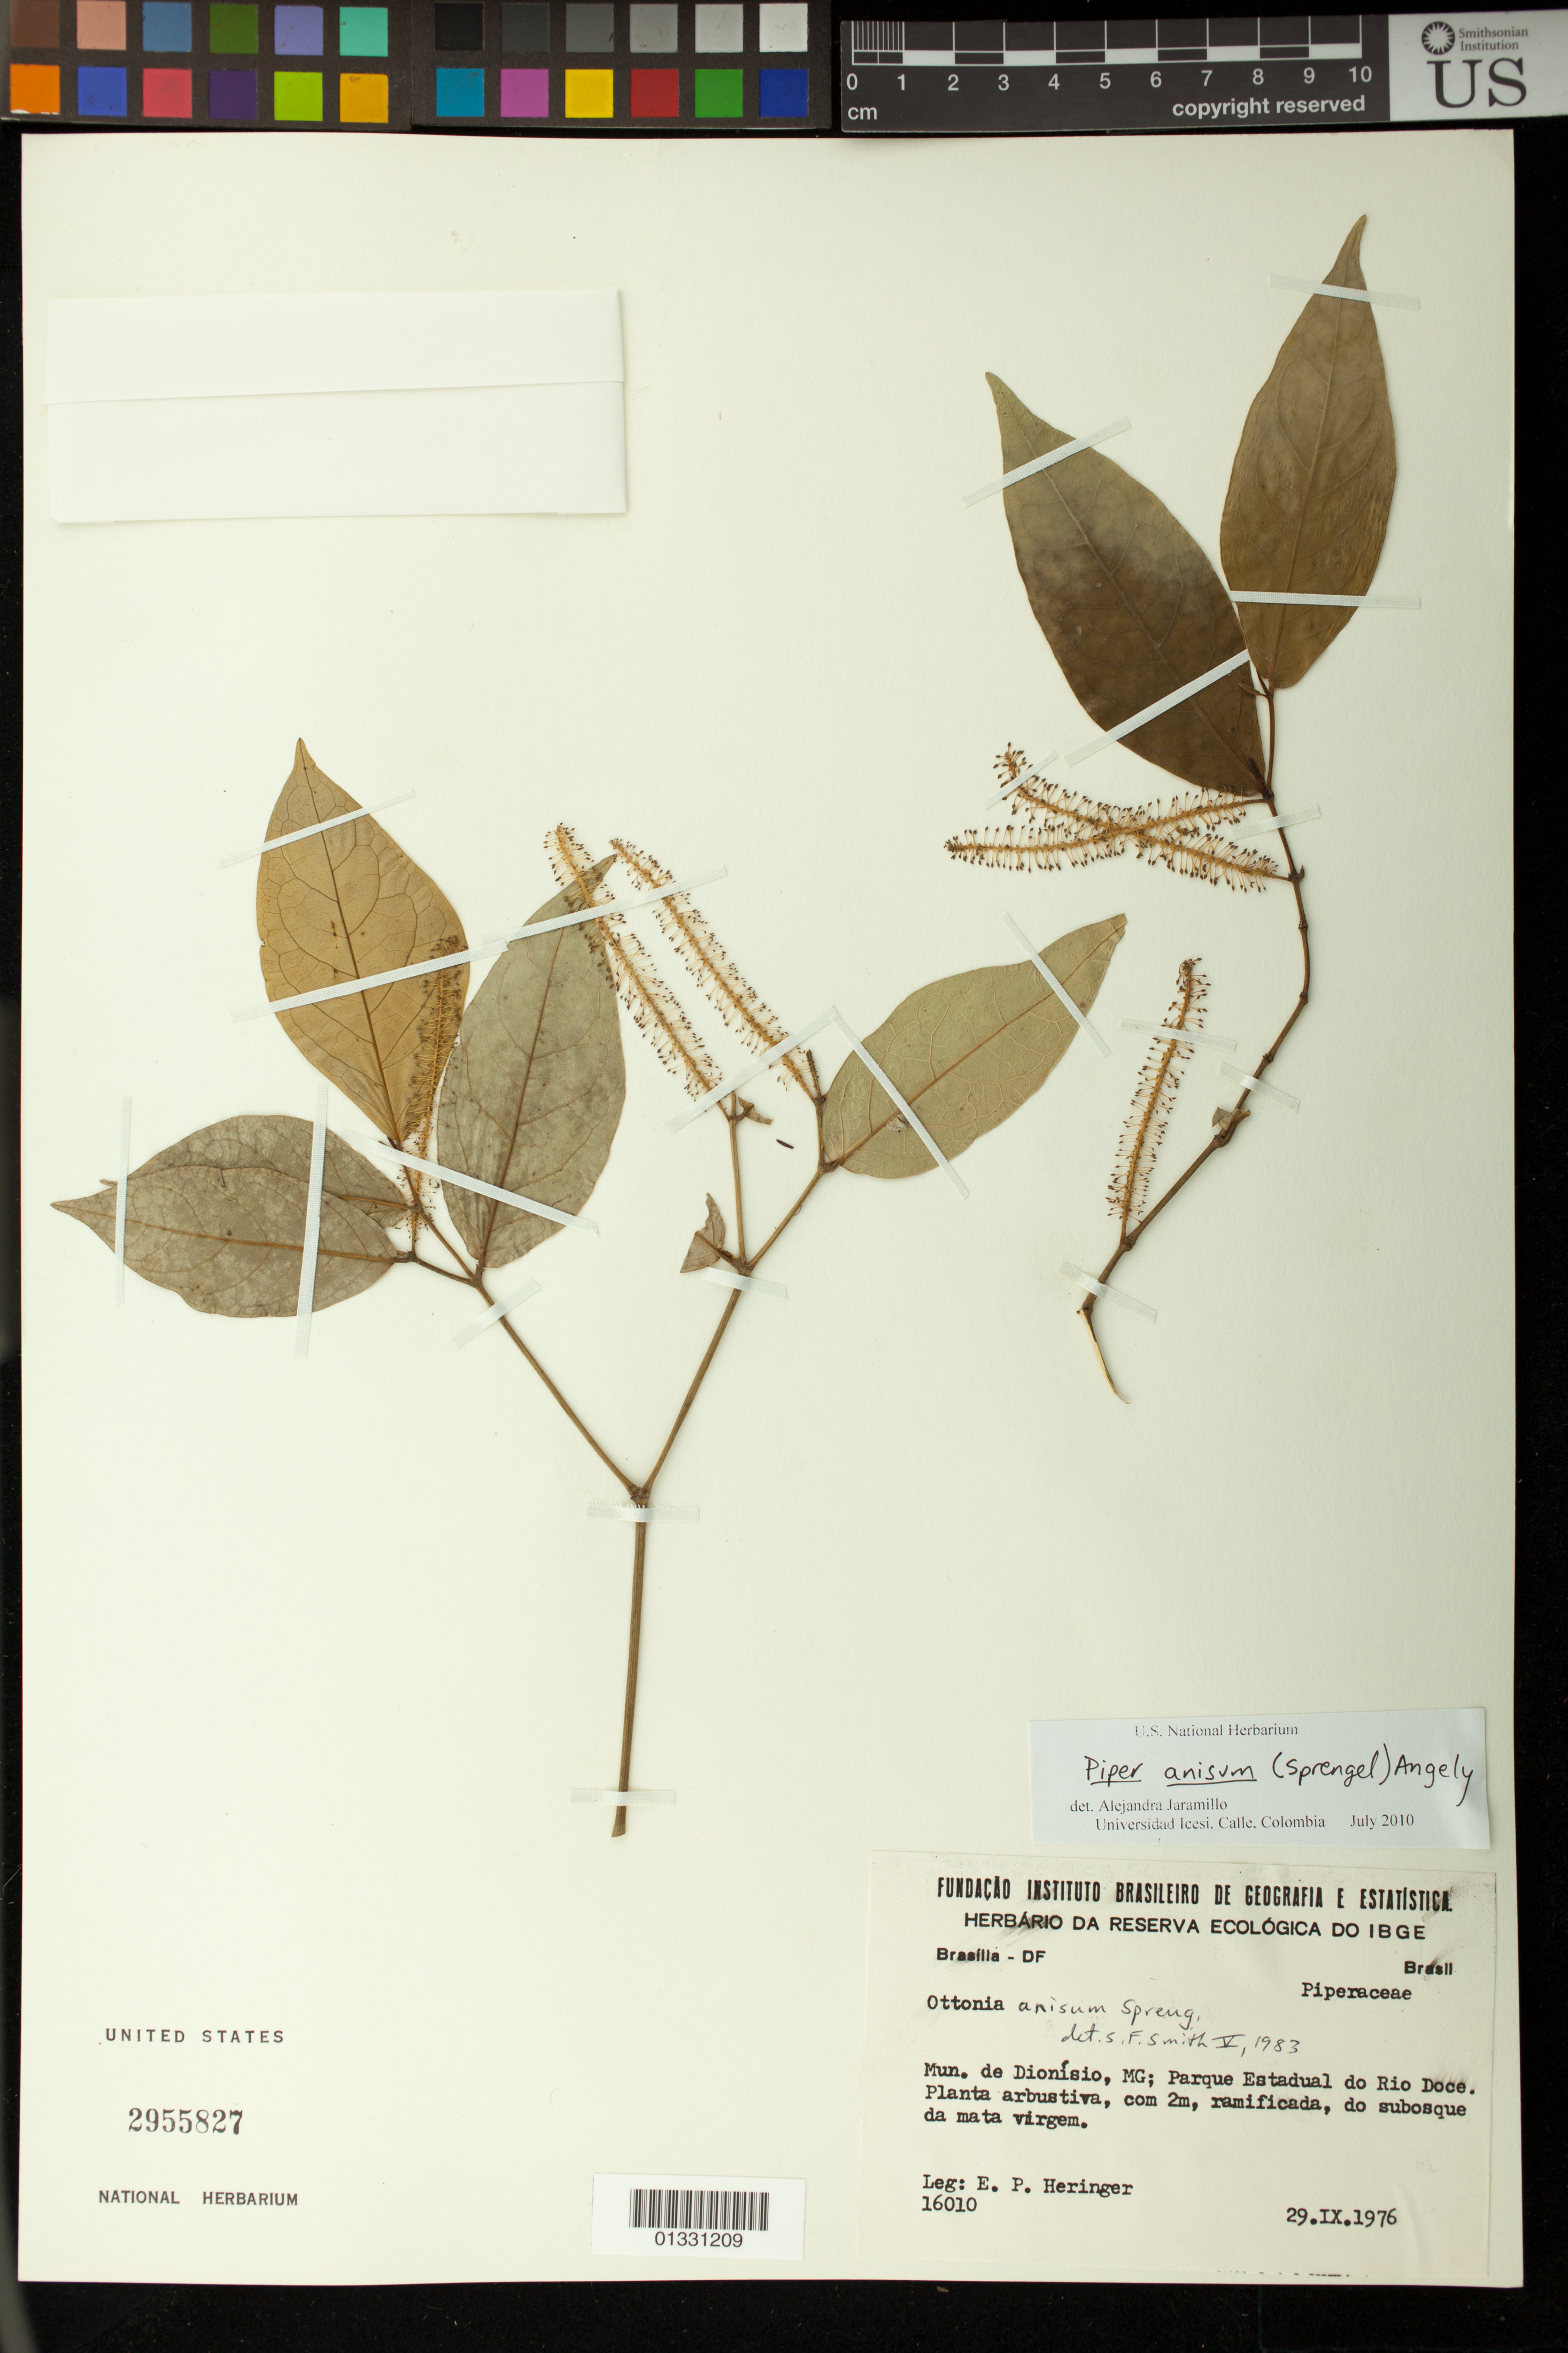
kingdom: Plantae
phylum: Tracheophyta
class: Magnoliopsida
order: Piperales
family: Piperaceae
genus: Piper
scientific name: Piper anisum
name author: (Spreng.) Angely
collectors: E. P. Heringer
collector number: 16010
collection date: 1976-09-29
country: Brazil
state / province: Minas Gerais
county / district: Dionísio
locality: Parque Estadual do Rio Doce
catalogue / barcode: US 2955827